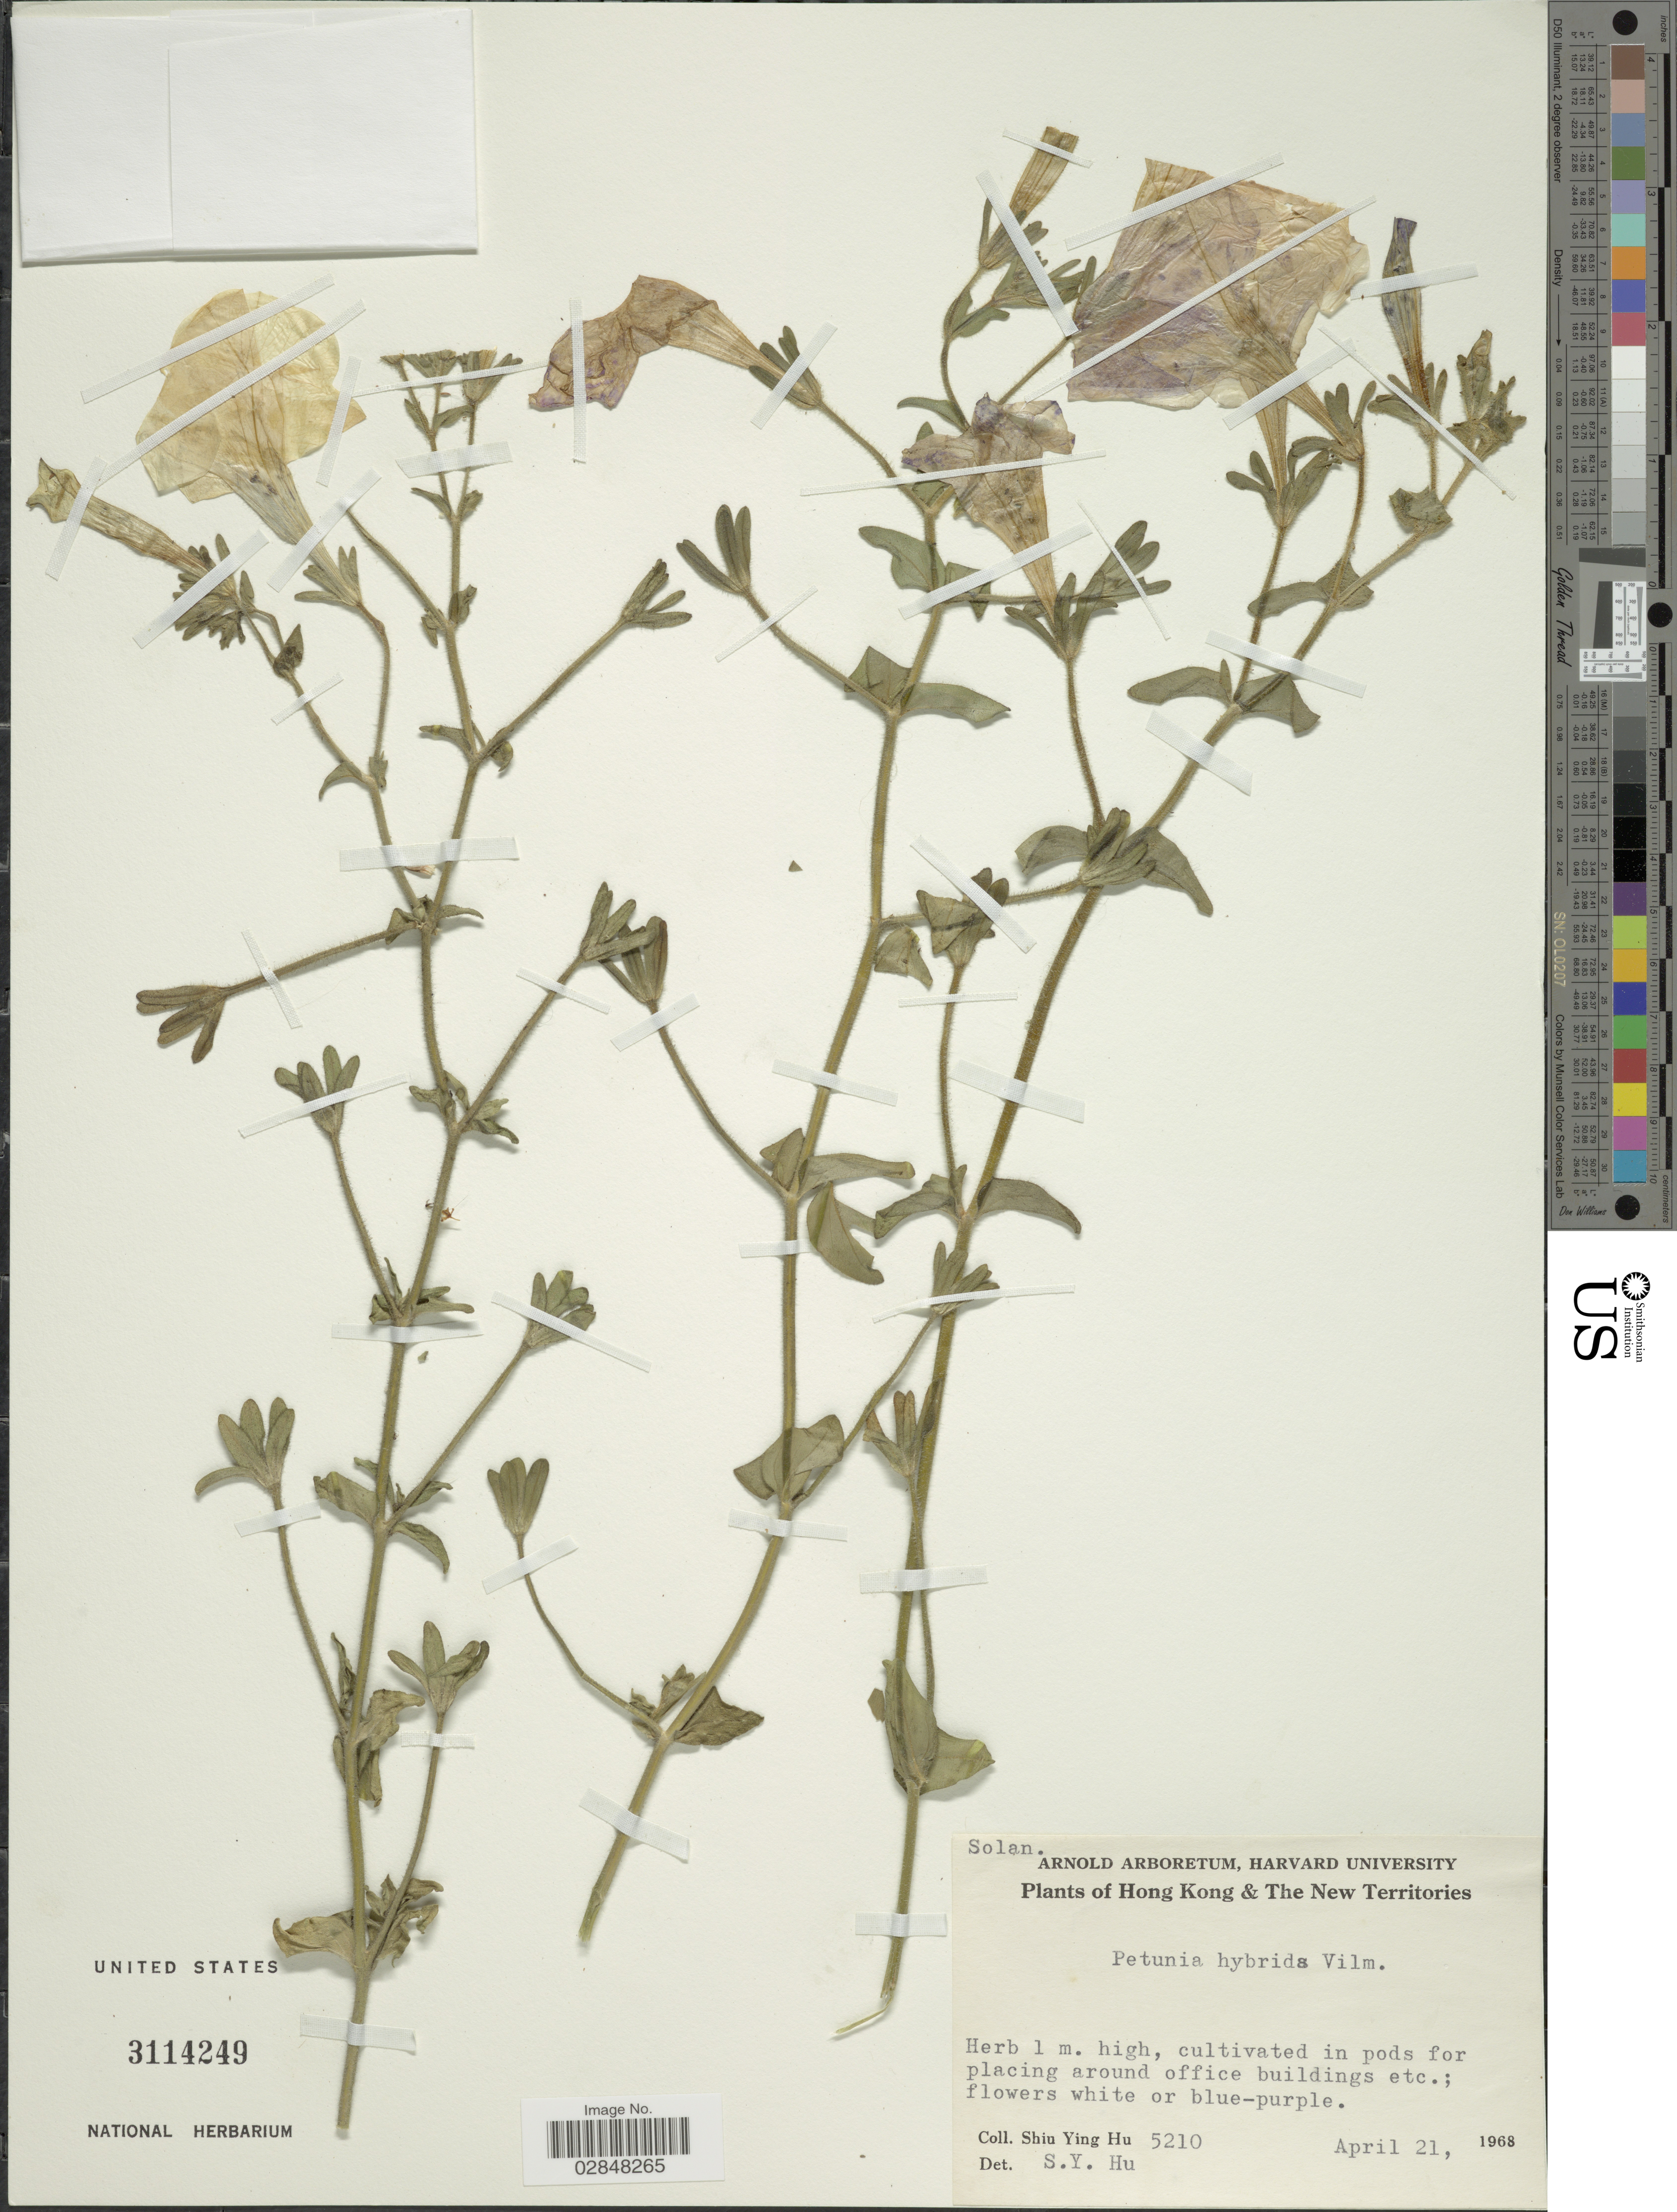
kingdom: Plantae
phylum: Tracheophyta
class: Magnoliopsida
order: Solanales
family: Solanaceae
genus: Petunia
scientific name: Petunia hybrida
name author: E. Vilm.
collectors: S. Y. Hu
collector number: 5210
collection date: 1968-04-21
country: China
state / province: Hong Kong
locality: Hong Kong & The New Territories.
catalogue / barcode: US 3114249